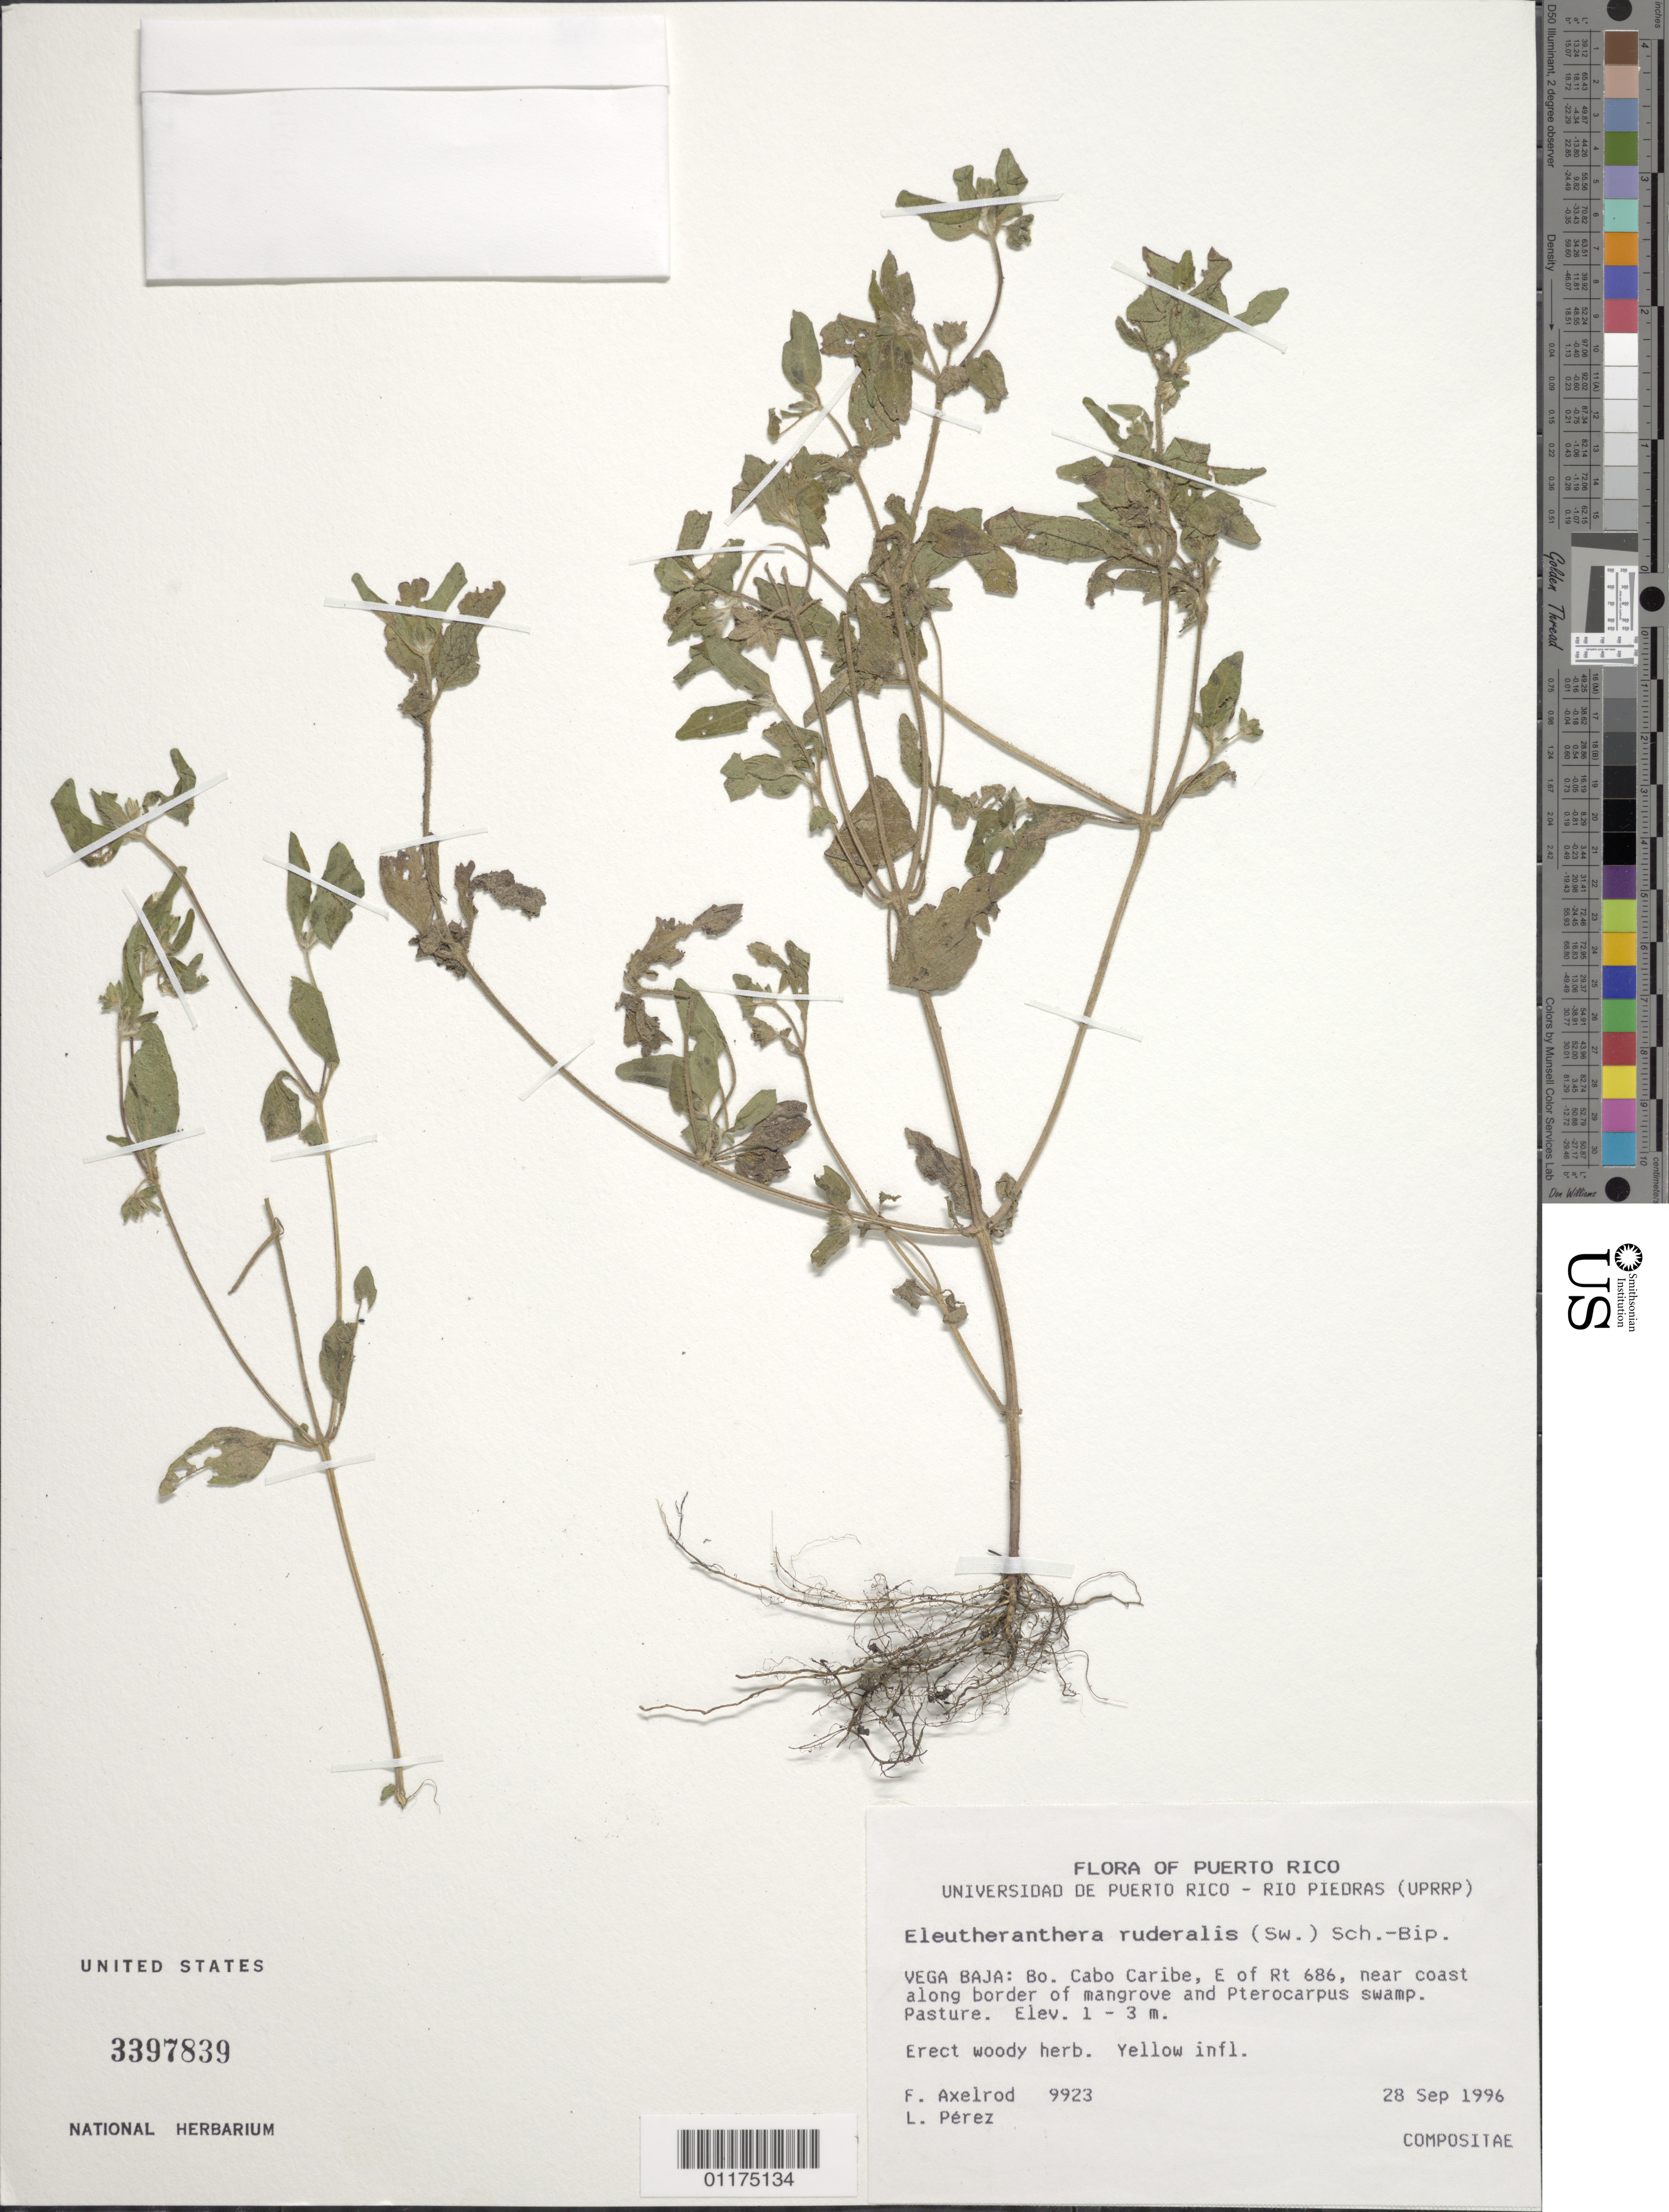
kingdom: Plantae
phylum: Tracheophyta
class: Magnoliopsida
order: Asterales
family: Asteraceae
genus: Eleutheranthera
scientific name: Eleutheranthera ruderalis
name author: (Sw.) Sch. Bip.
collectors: F. S. Axelrod & E. Pérez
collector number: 9923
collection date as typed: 28 Sep 1996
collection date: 1996-09-28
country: Puerto Rico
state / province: Vega Baja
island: Puerto Rico I.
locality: Bo. Cabo Caribe, E of Rt 686, near coast along border of mangrove and Pterocarpus swamp. Pasture.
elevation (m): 1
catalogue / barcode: US 3397839